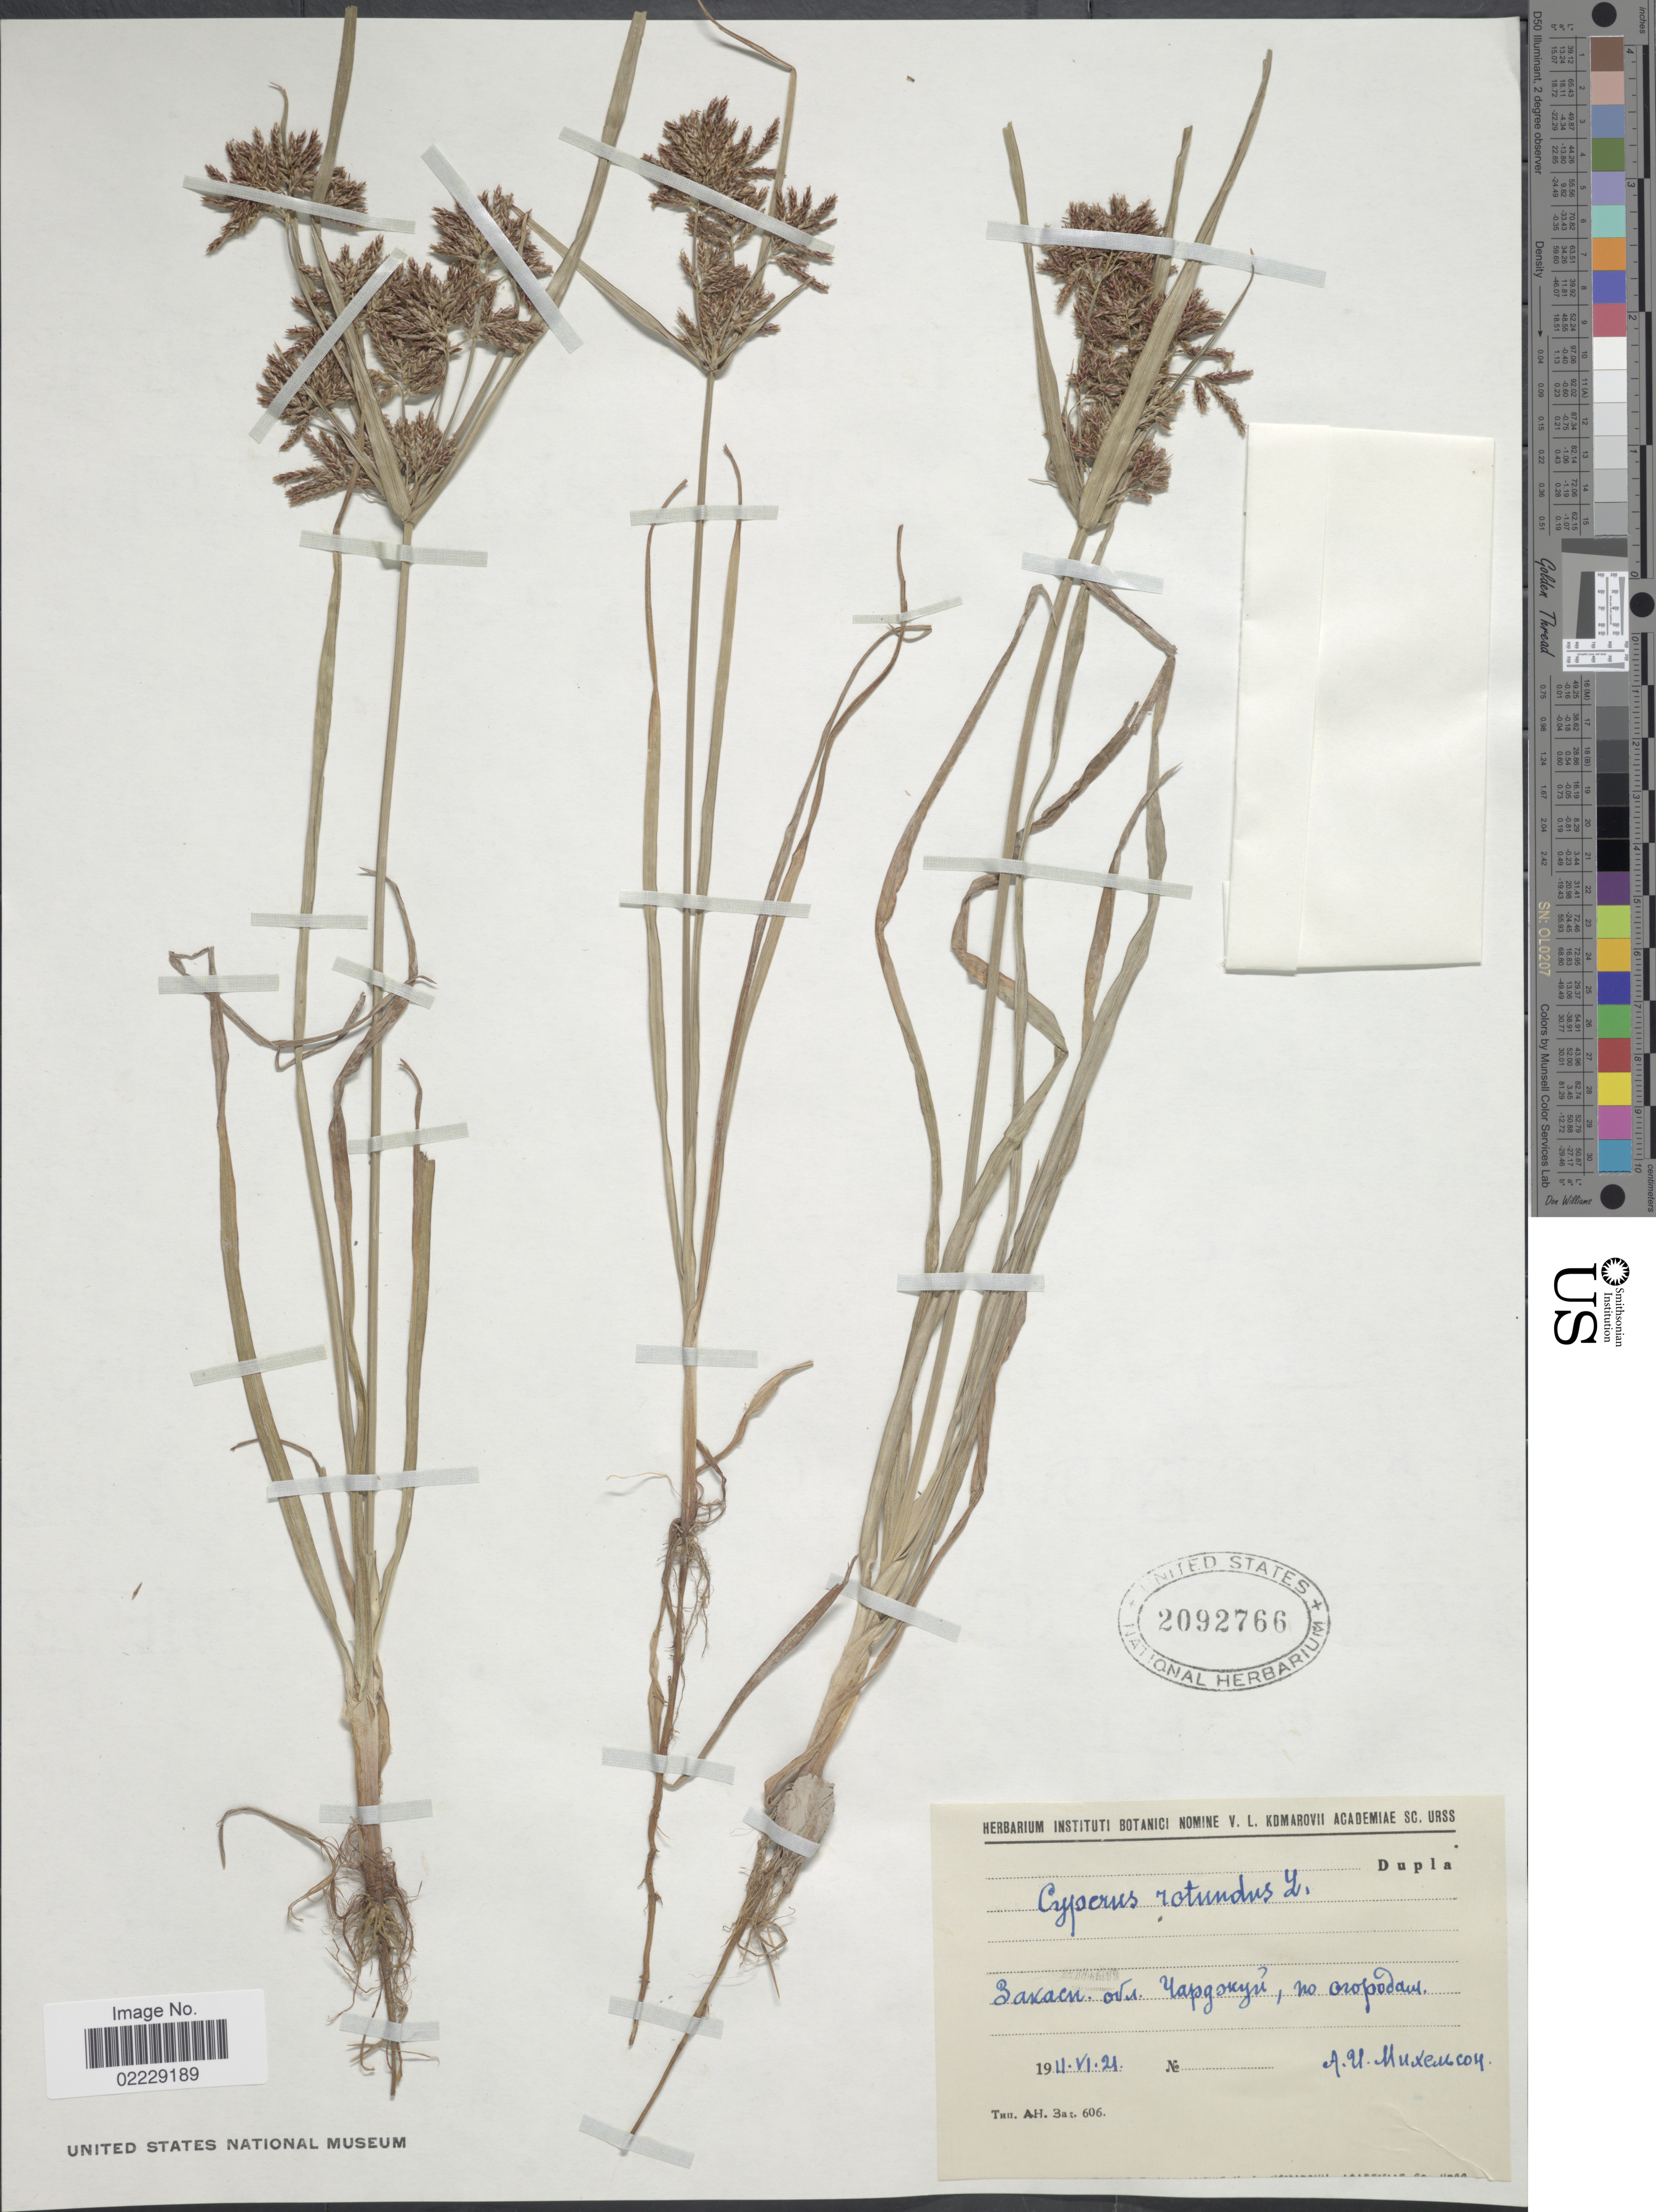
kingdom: Plantae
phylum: Tracheophyta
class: Liliopsida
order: Poales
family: Cyperaceae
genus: Cyperus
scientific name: Cyperus rotundus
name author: L.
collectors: A. Mikhelson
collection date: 1911-06-21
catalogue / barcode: US 2092766